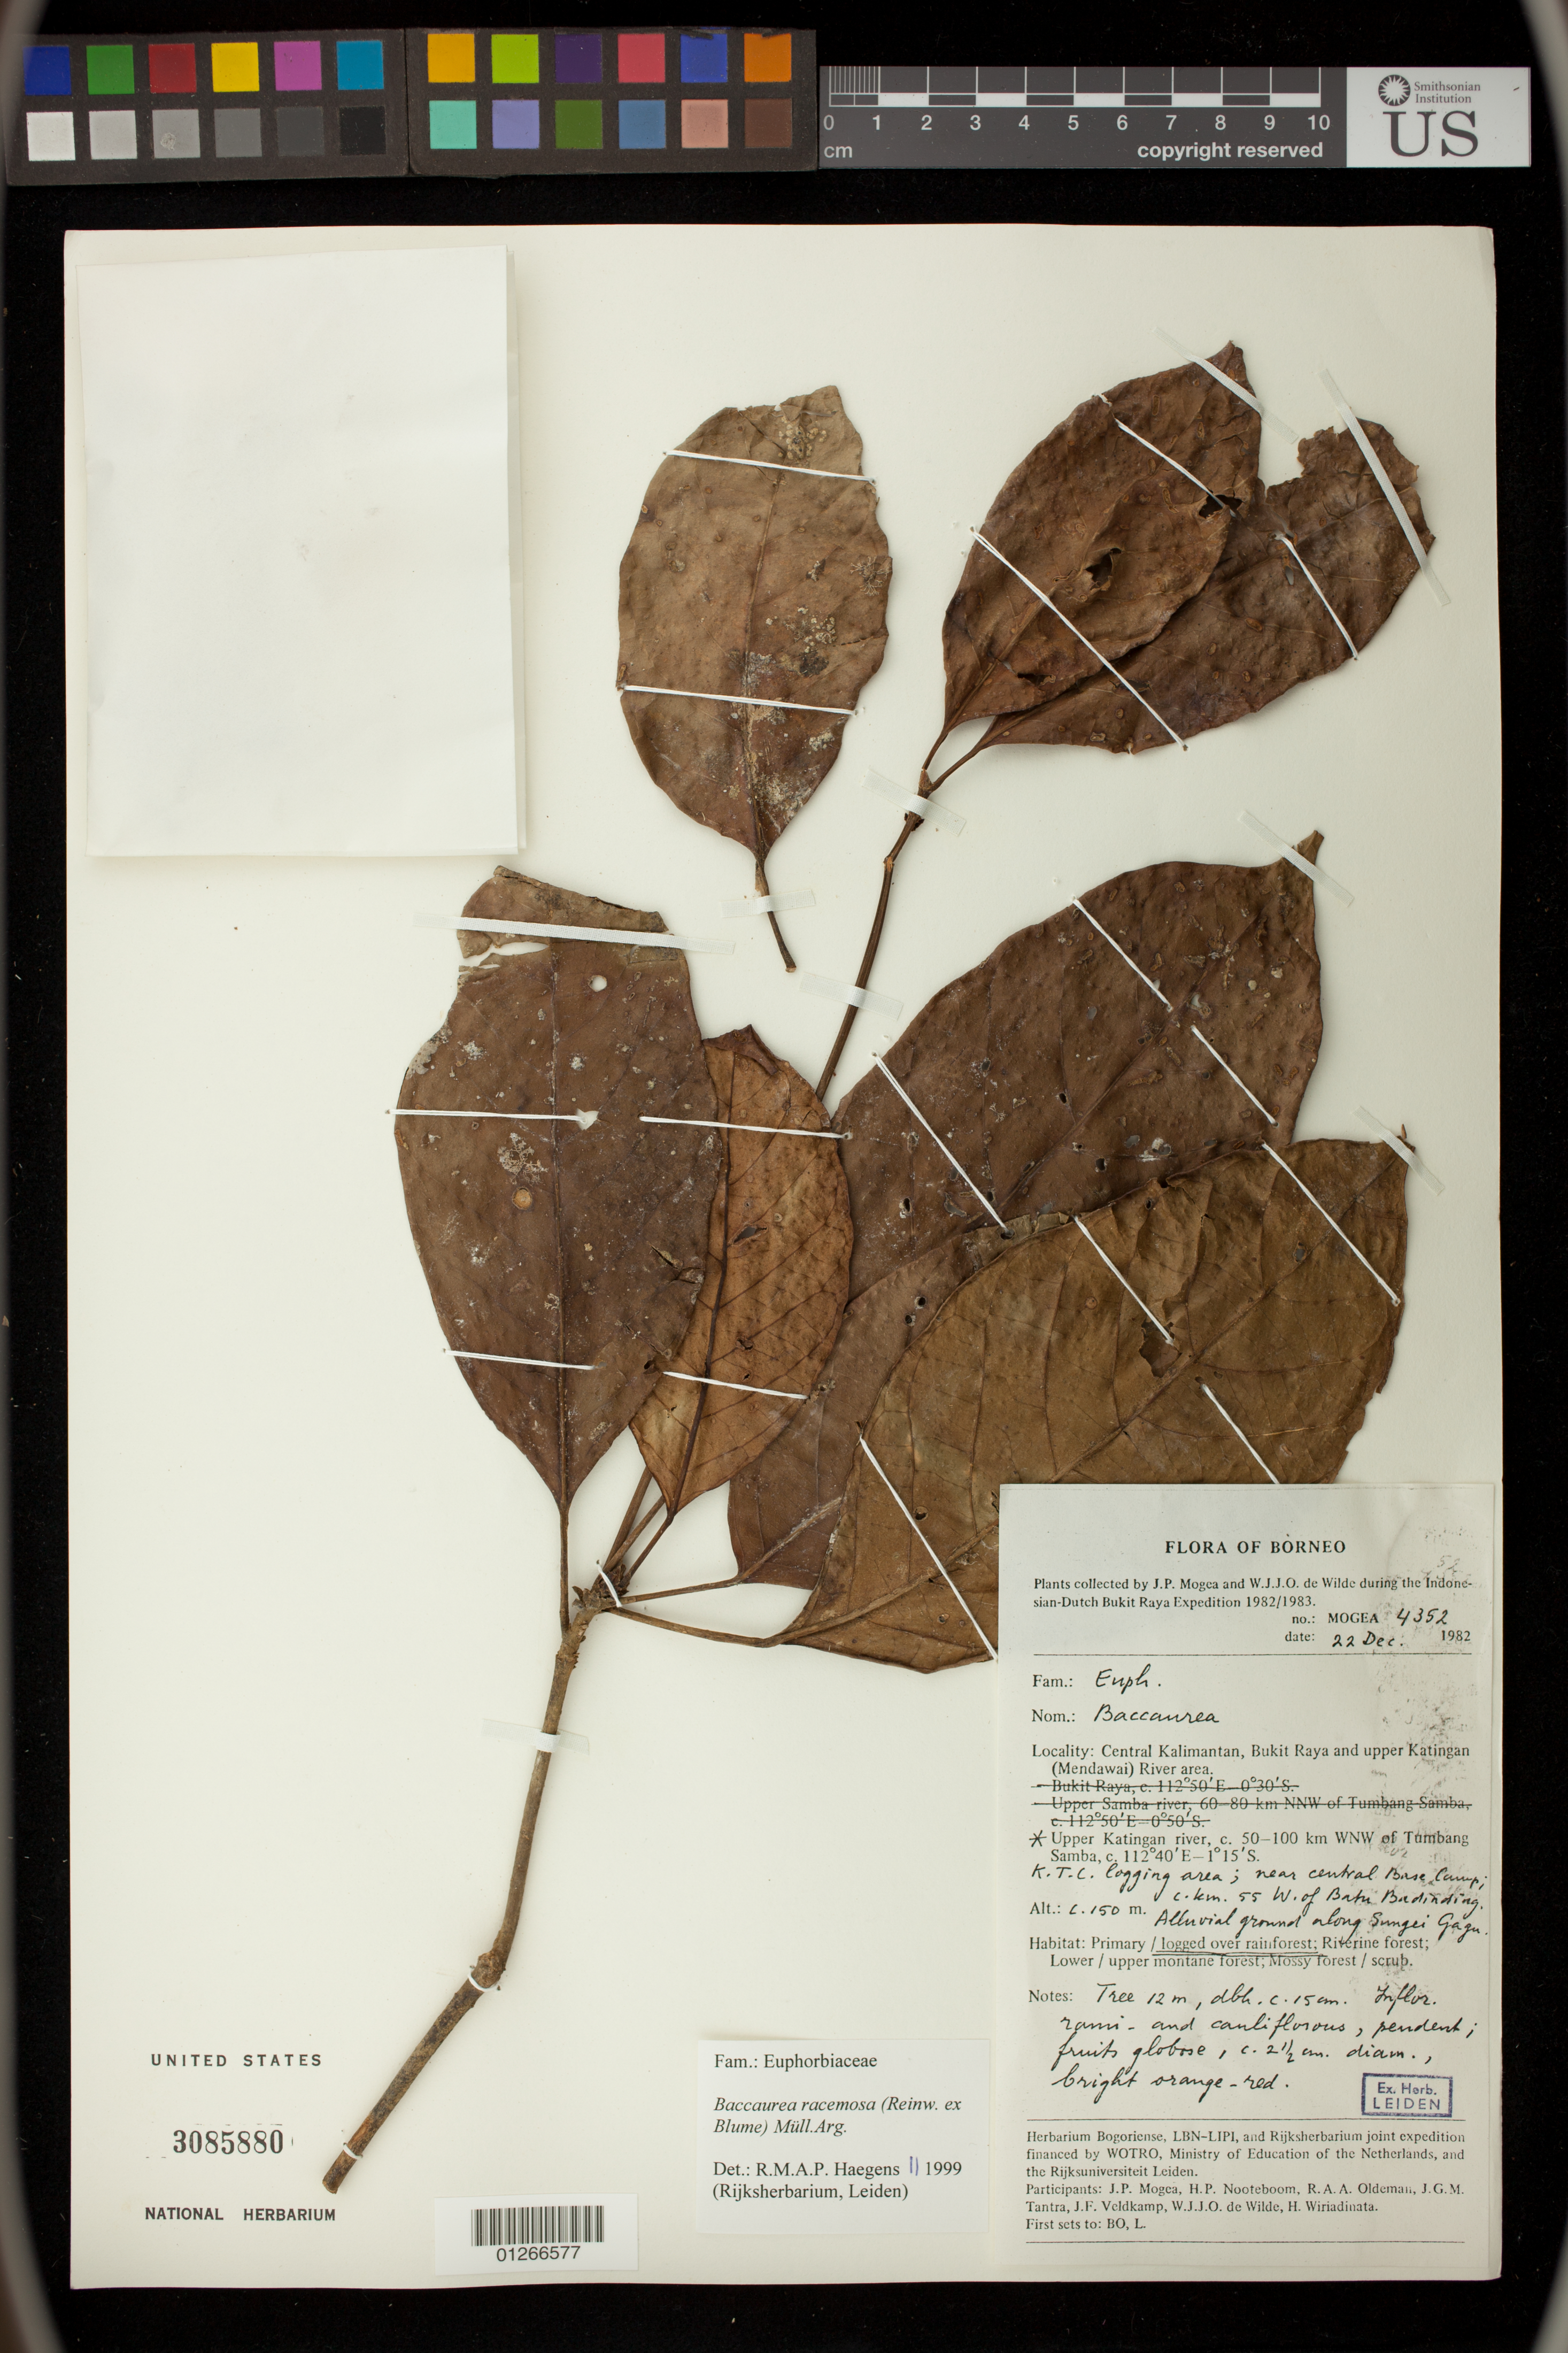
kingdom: Plantae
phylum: Tracheophyta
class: Magnoliopsida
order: Malpighiales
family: Phyllanthaceae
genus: Baccaurea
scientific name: Baccaurea racemosa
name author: (Reinw.) Müll. Arg.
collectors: J. Mogea & W. J. de Wilde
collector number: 4352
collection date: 1982-12-22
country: Indonesia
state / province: Kalimantan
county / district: Kalimantan Tengah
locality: Bukit Raya and upper Katingan river area, c.50-100 km WNW of Tumbang Samba. KTC logging area; near central Base Camp, c. km. 55 W. of Batu Badinding. Along Sungei Gagu.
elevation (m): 150